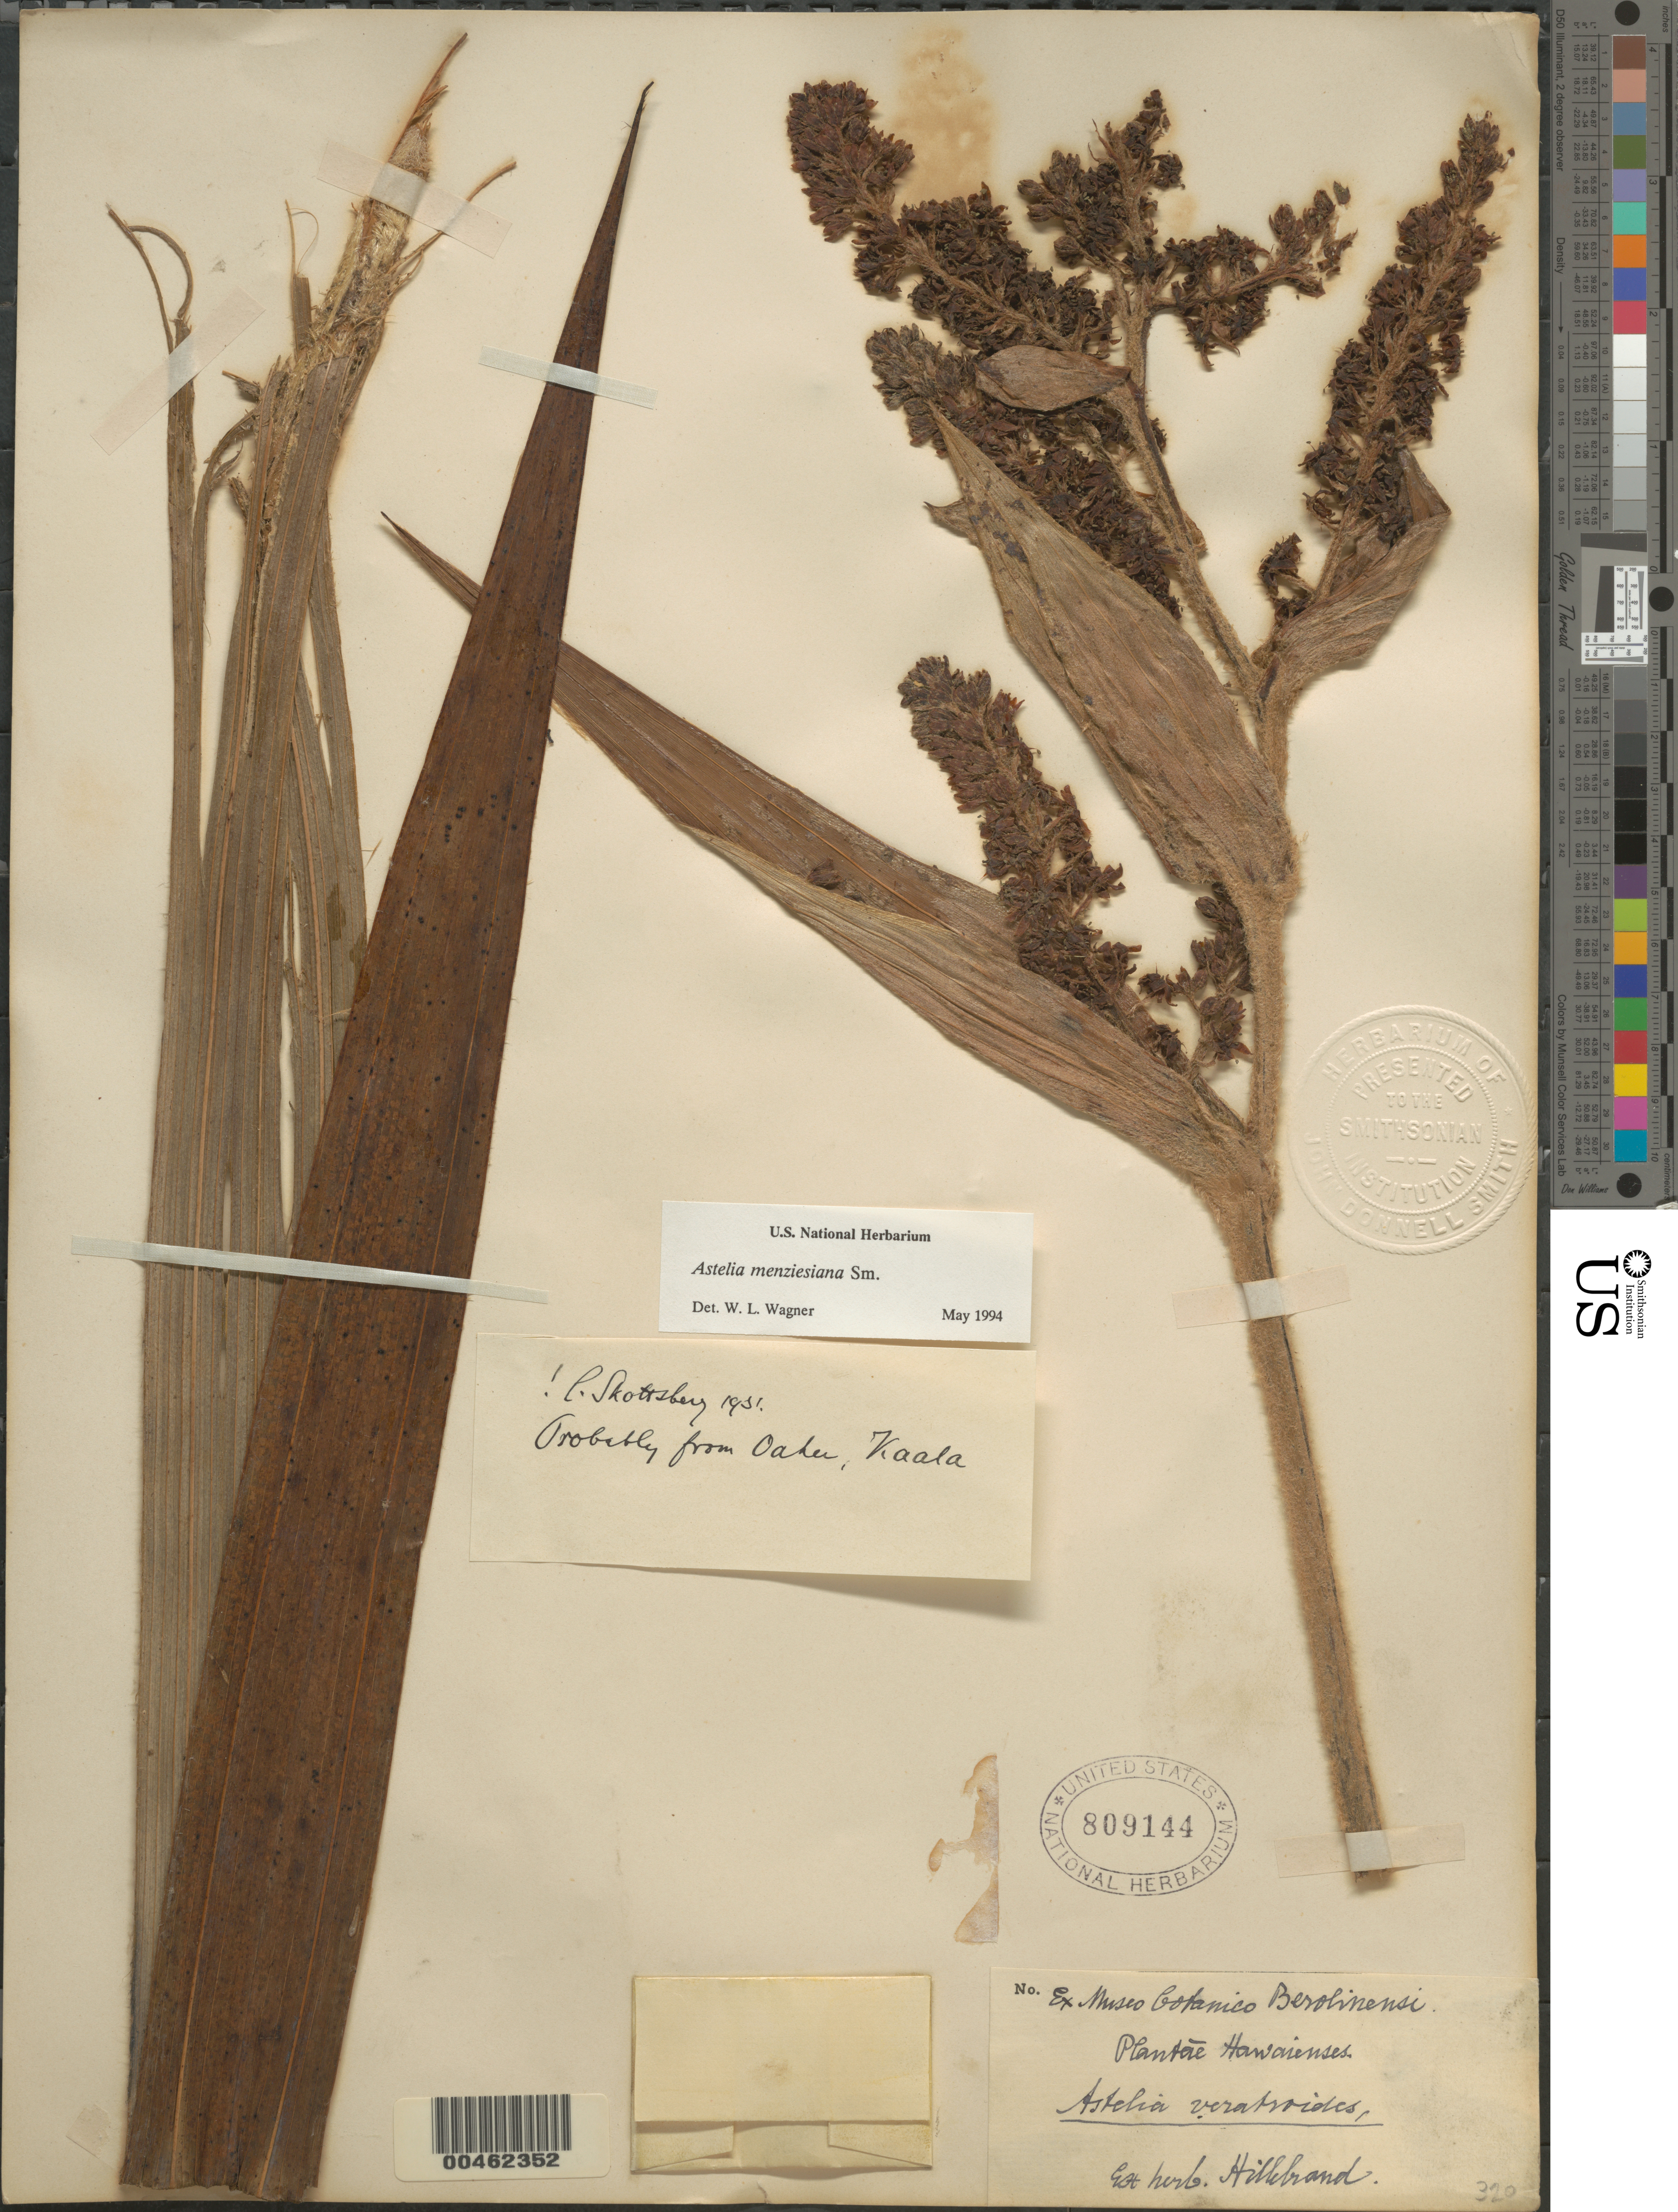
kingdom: Plantae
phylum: Tracheophyta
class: Liliopsida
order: Asparagales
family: Asteliaceae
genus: Astelia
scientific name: Astelia menziesiana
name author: Sm.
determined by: Wagner, W. L., (BOT), Smithsonian Institution - National Museum of Natural History (UNITED STATES)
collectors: W. Hillebrand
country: United States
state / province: Hawaii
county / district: Honolulu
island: Oahu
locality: Kaala?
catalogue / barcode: US 809144